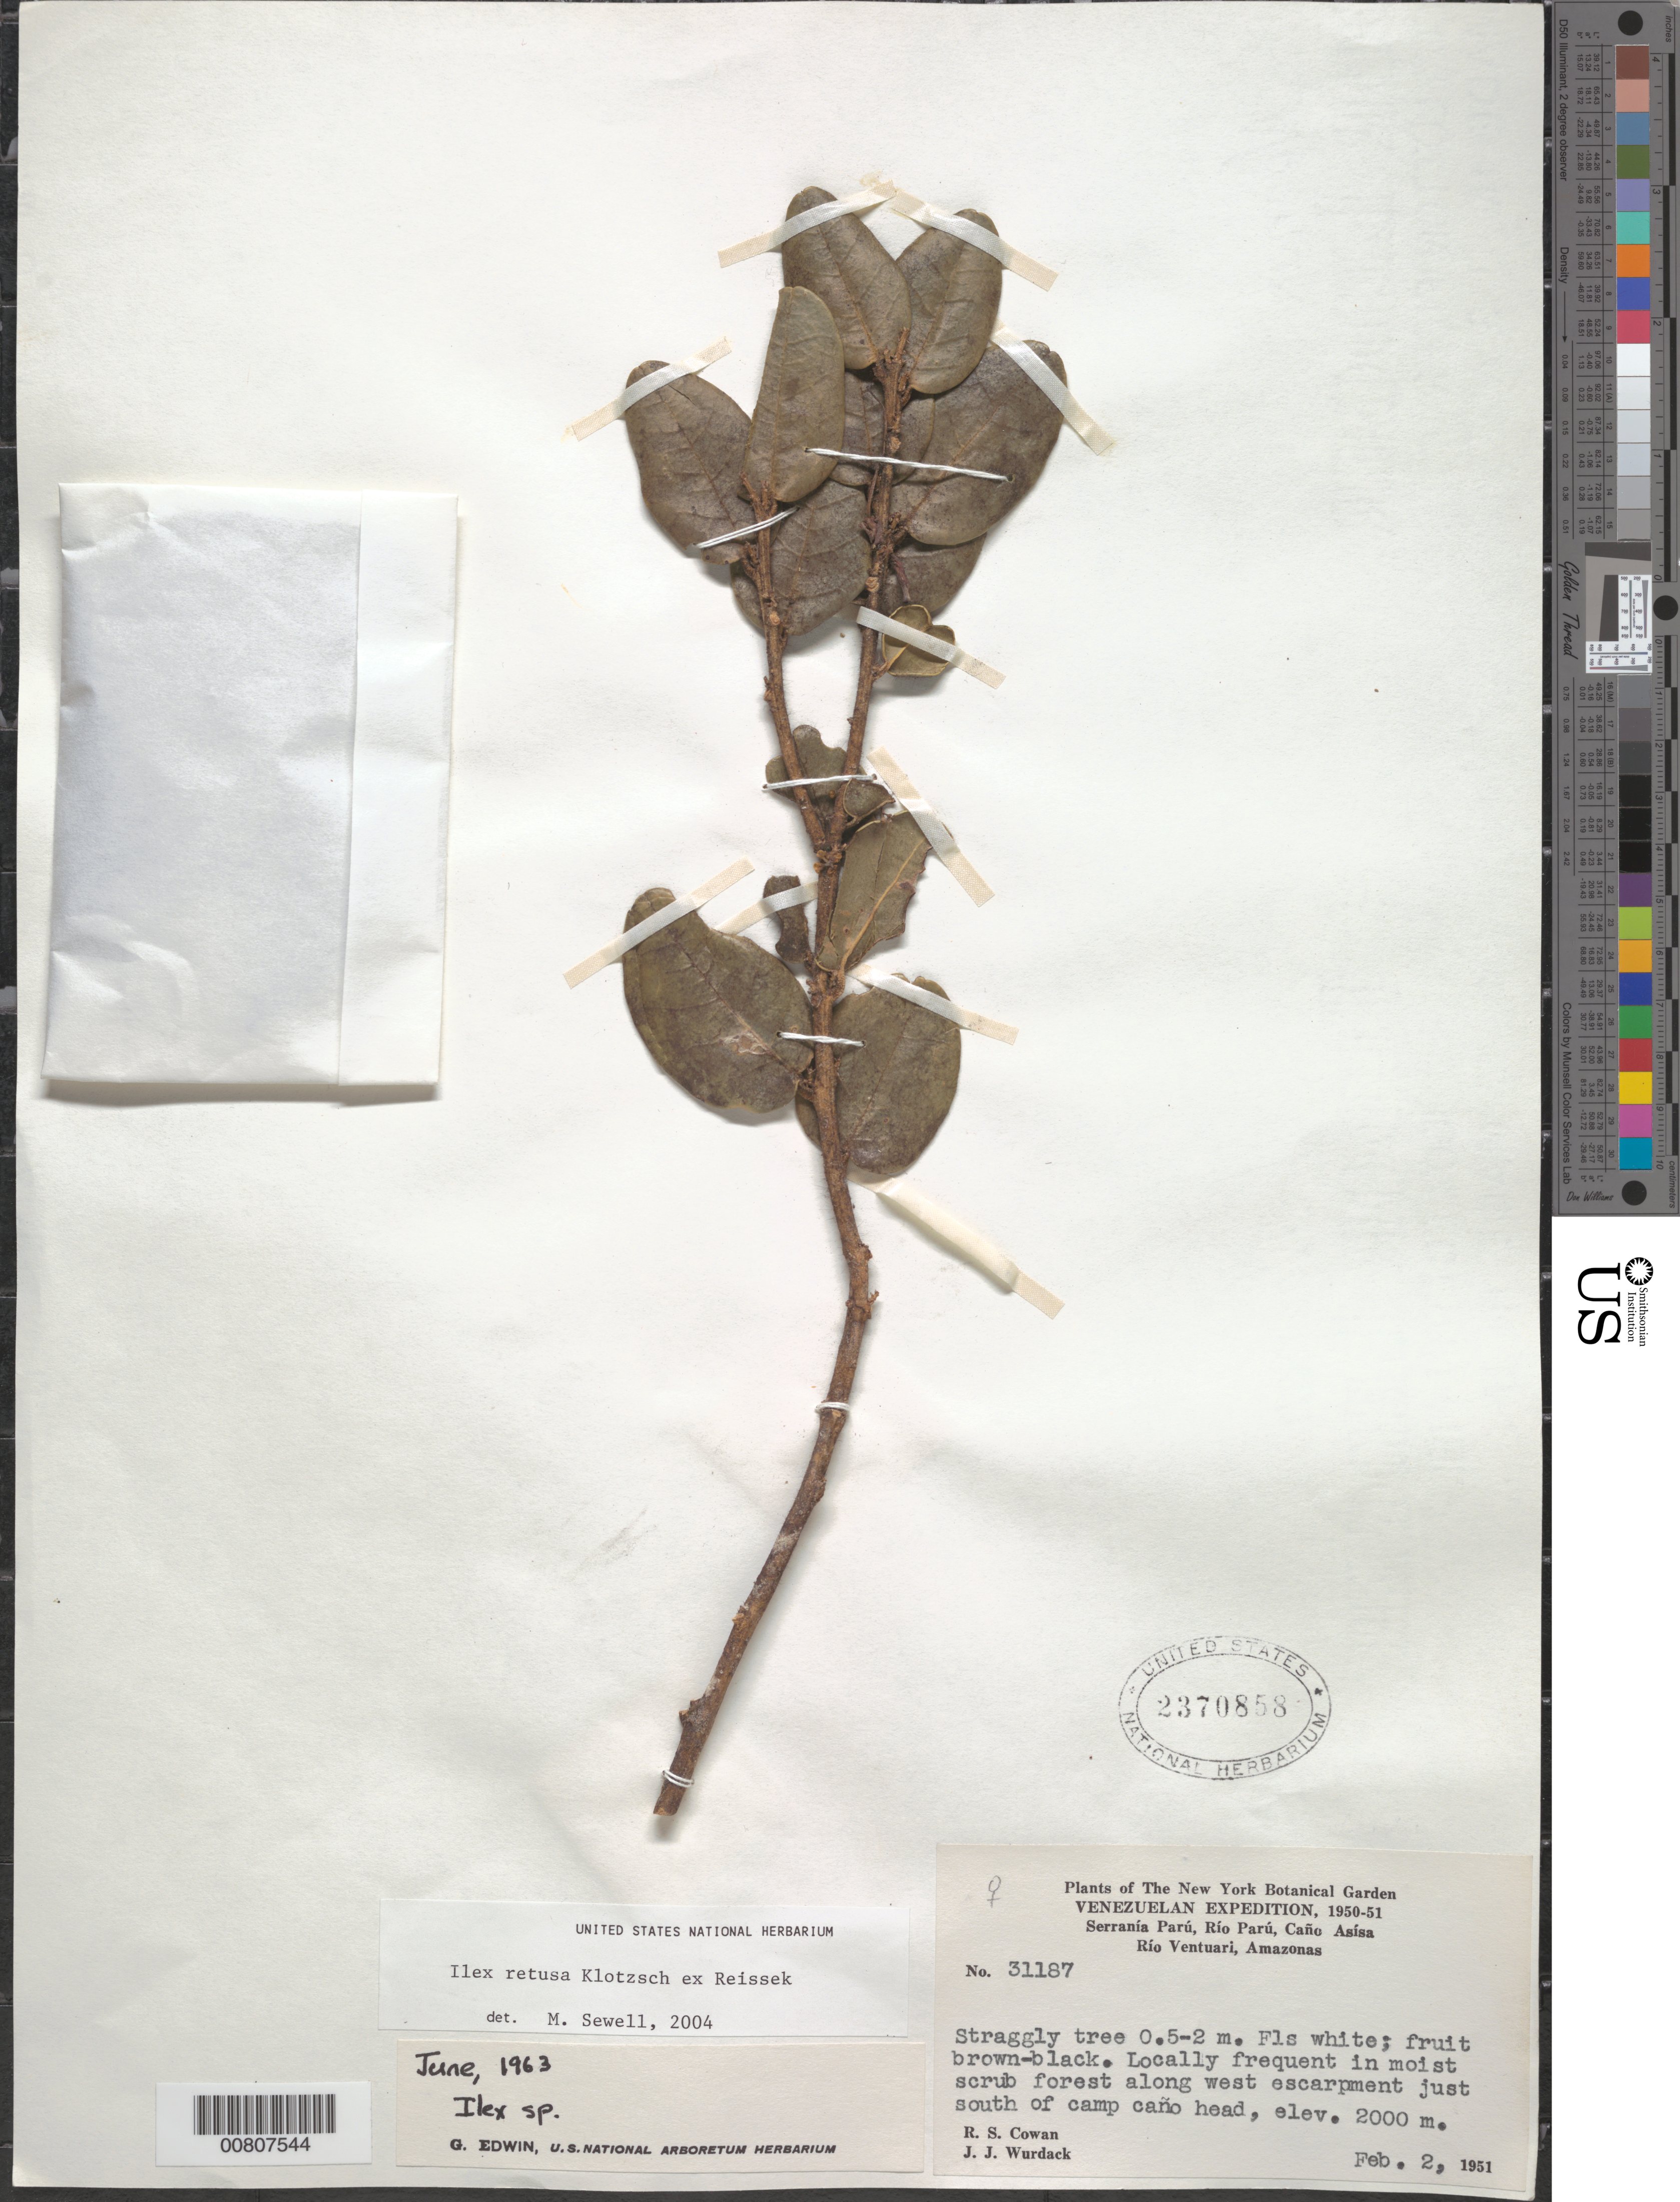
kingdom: Plantae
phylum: Tracheophyta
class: Magnoliopsida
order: Aquifoliales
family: Aquifoliaceae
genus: Ilex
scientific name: Ilex retusa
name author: Klotzsch ex Reissek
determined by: Sewell, M.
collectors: R. S. Cowan & J. J. Wurdack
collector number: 31187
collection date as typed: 2-Feb-51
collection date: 1951-02-02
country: Venezuela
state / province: Amazonas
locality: Serranía Paru: Río Ventuari; Río Parú, along west escarpment just south Caño Asísa head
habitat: Moist scrub forest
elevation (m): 2000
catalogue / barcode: US 2370858